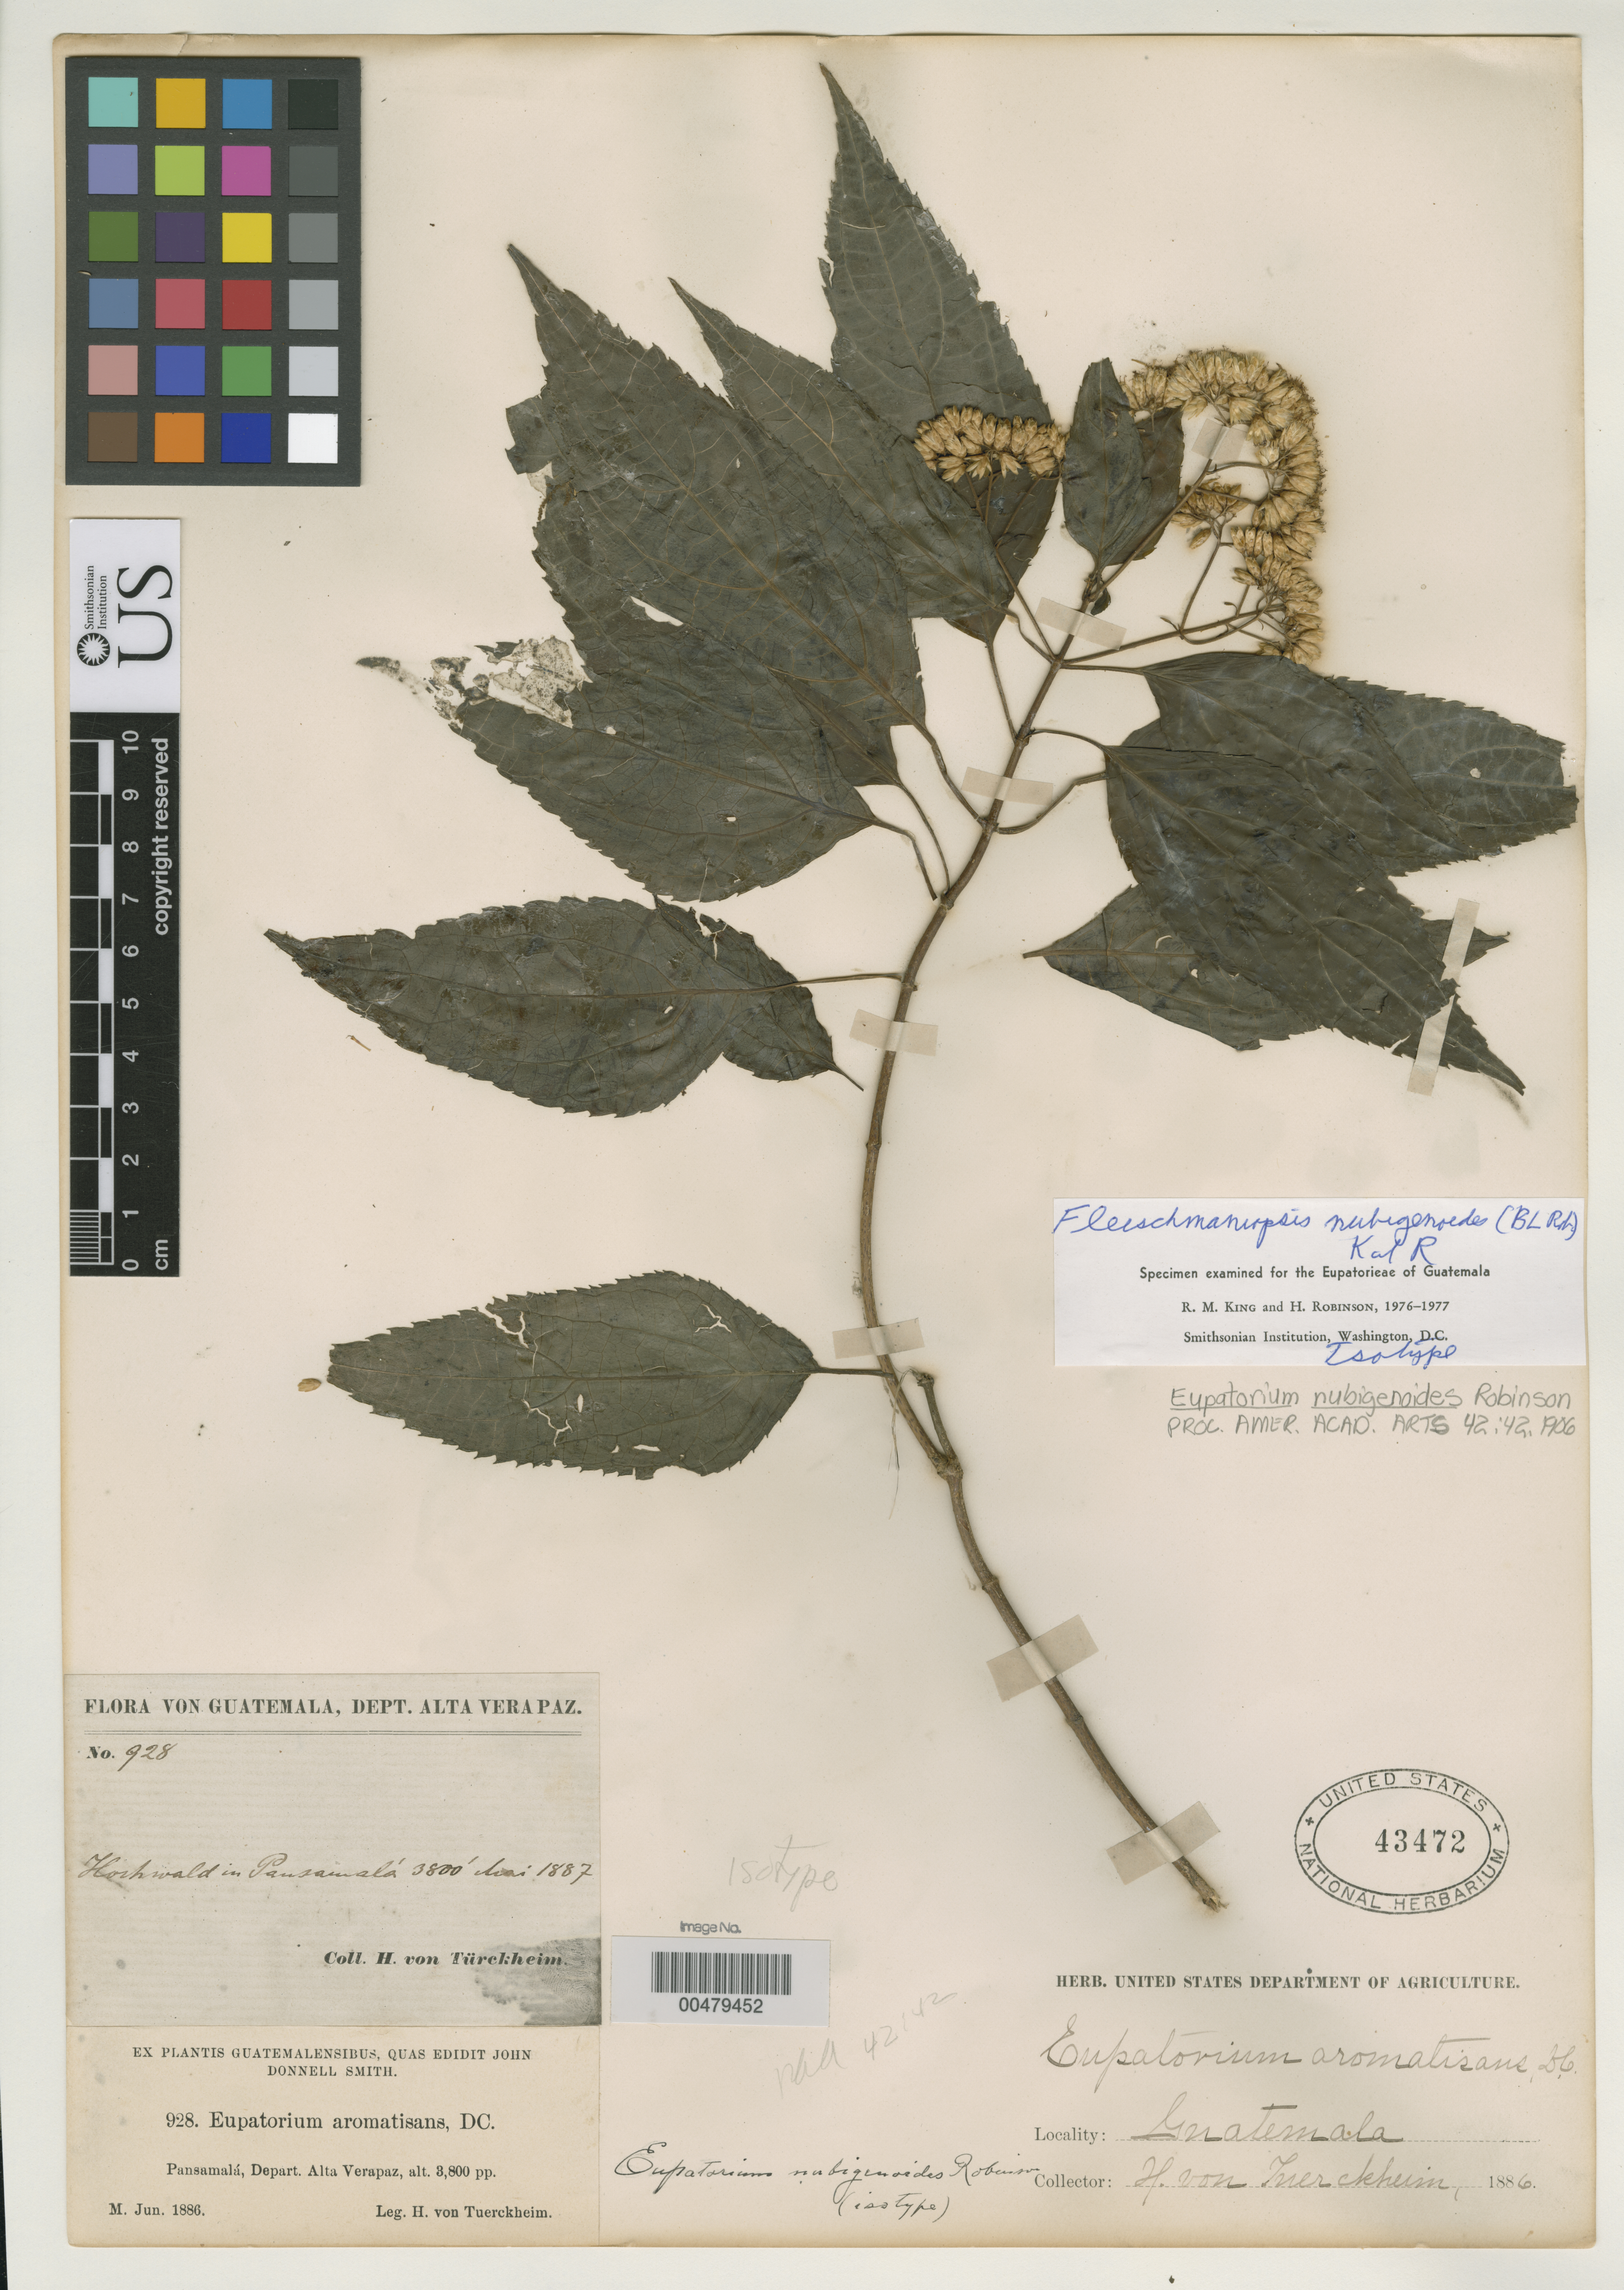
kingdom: Plantae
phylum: Tracheophyta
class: Magnoliopsida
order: Asterales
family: Asteraceae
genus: Eupatorium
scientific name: Eupatorium nubigenoides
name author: B.L. Rob.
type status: Isotype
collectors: H. von Türckheim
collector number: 928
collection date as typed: Jun 1886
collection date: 1886-06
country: Guatemala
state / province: Alta Verapaz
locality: Pansamalá.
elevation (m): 1158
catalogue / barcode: US 43472